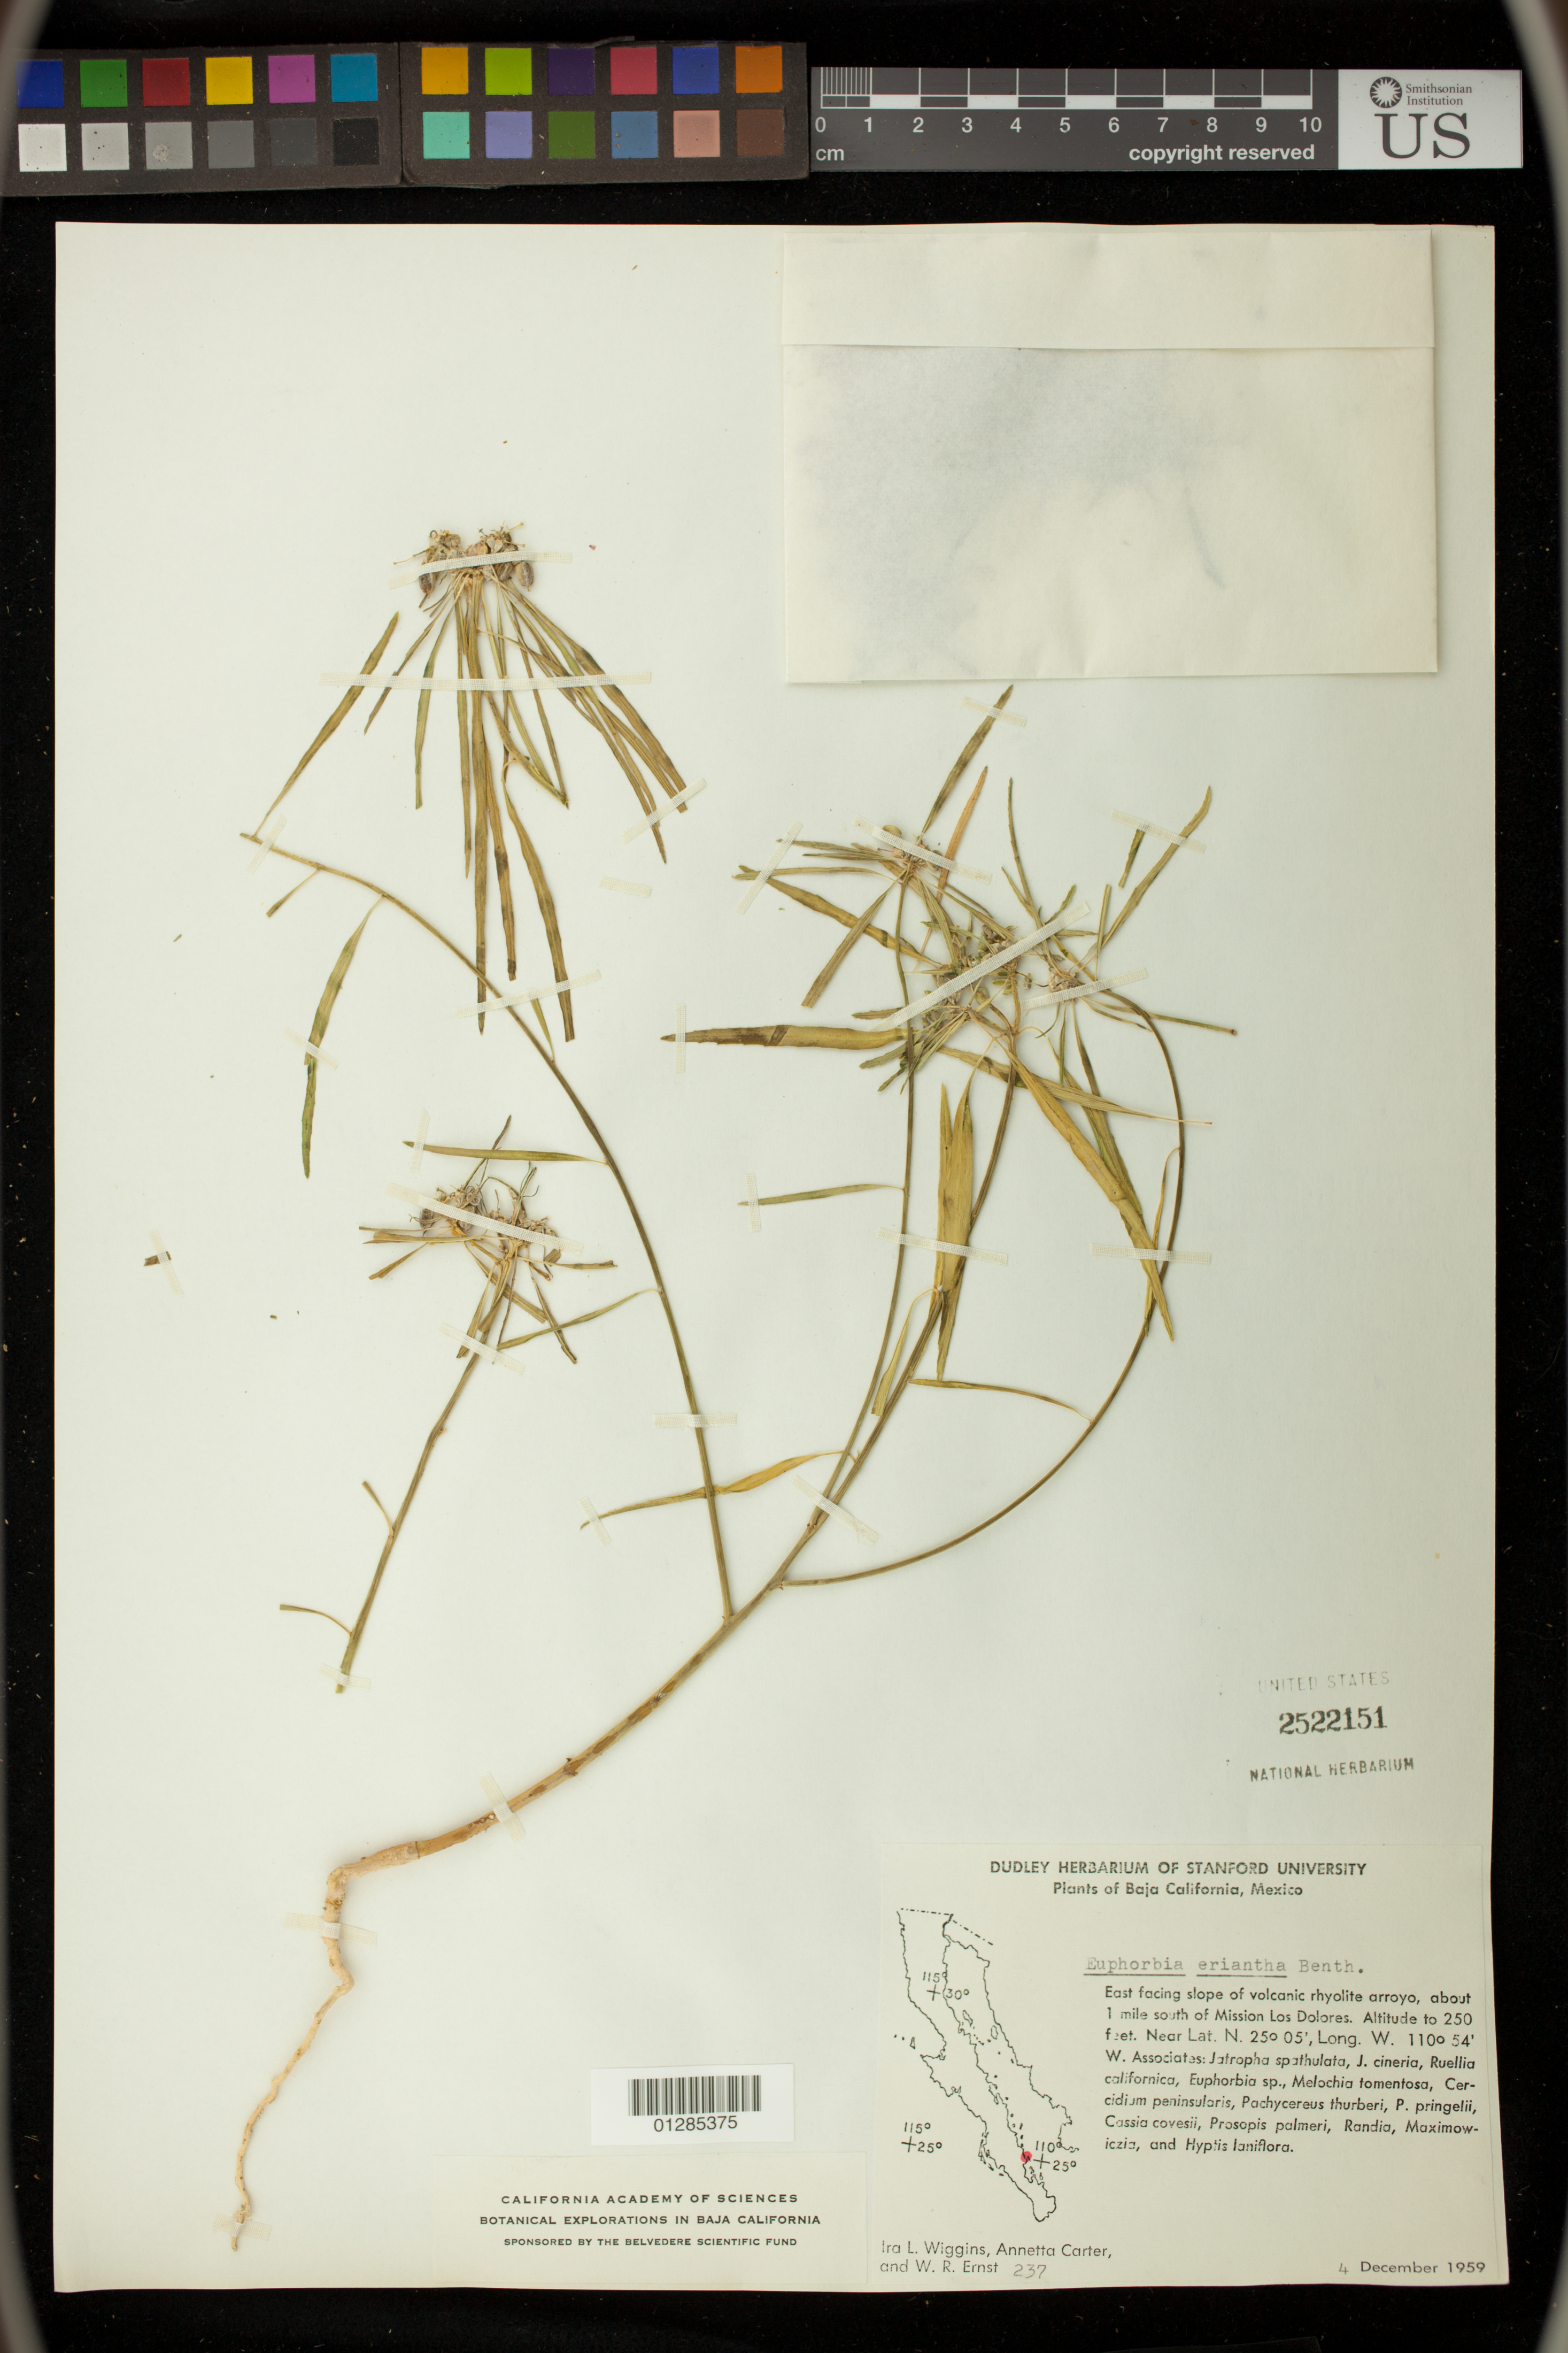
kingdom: Plantae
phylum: Tracheophyta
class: Magnoliopsida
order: Malpighiales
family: Euphorbiaceae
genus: Euphorbia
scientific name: Euphorbia eriantha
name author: Benth.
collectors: I. L. Wiggins, A. M. Carter & W. R. Ernst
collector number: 237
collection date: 1959-12-04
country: Mexico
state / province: Baja California Sur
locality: East facing slope of volcanic rhyolite arroyo, about 1 mile south of Mission Los Dolores.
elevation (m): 76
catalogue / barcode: US 2522151